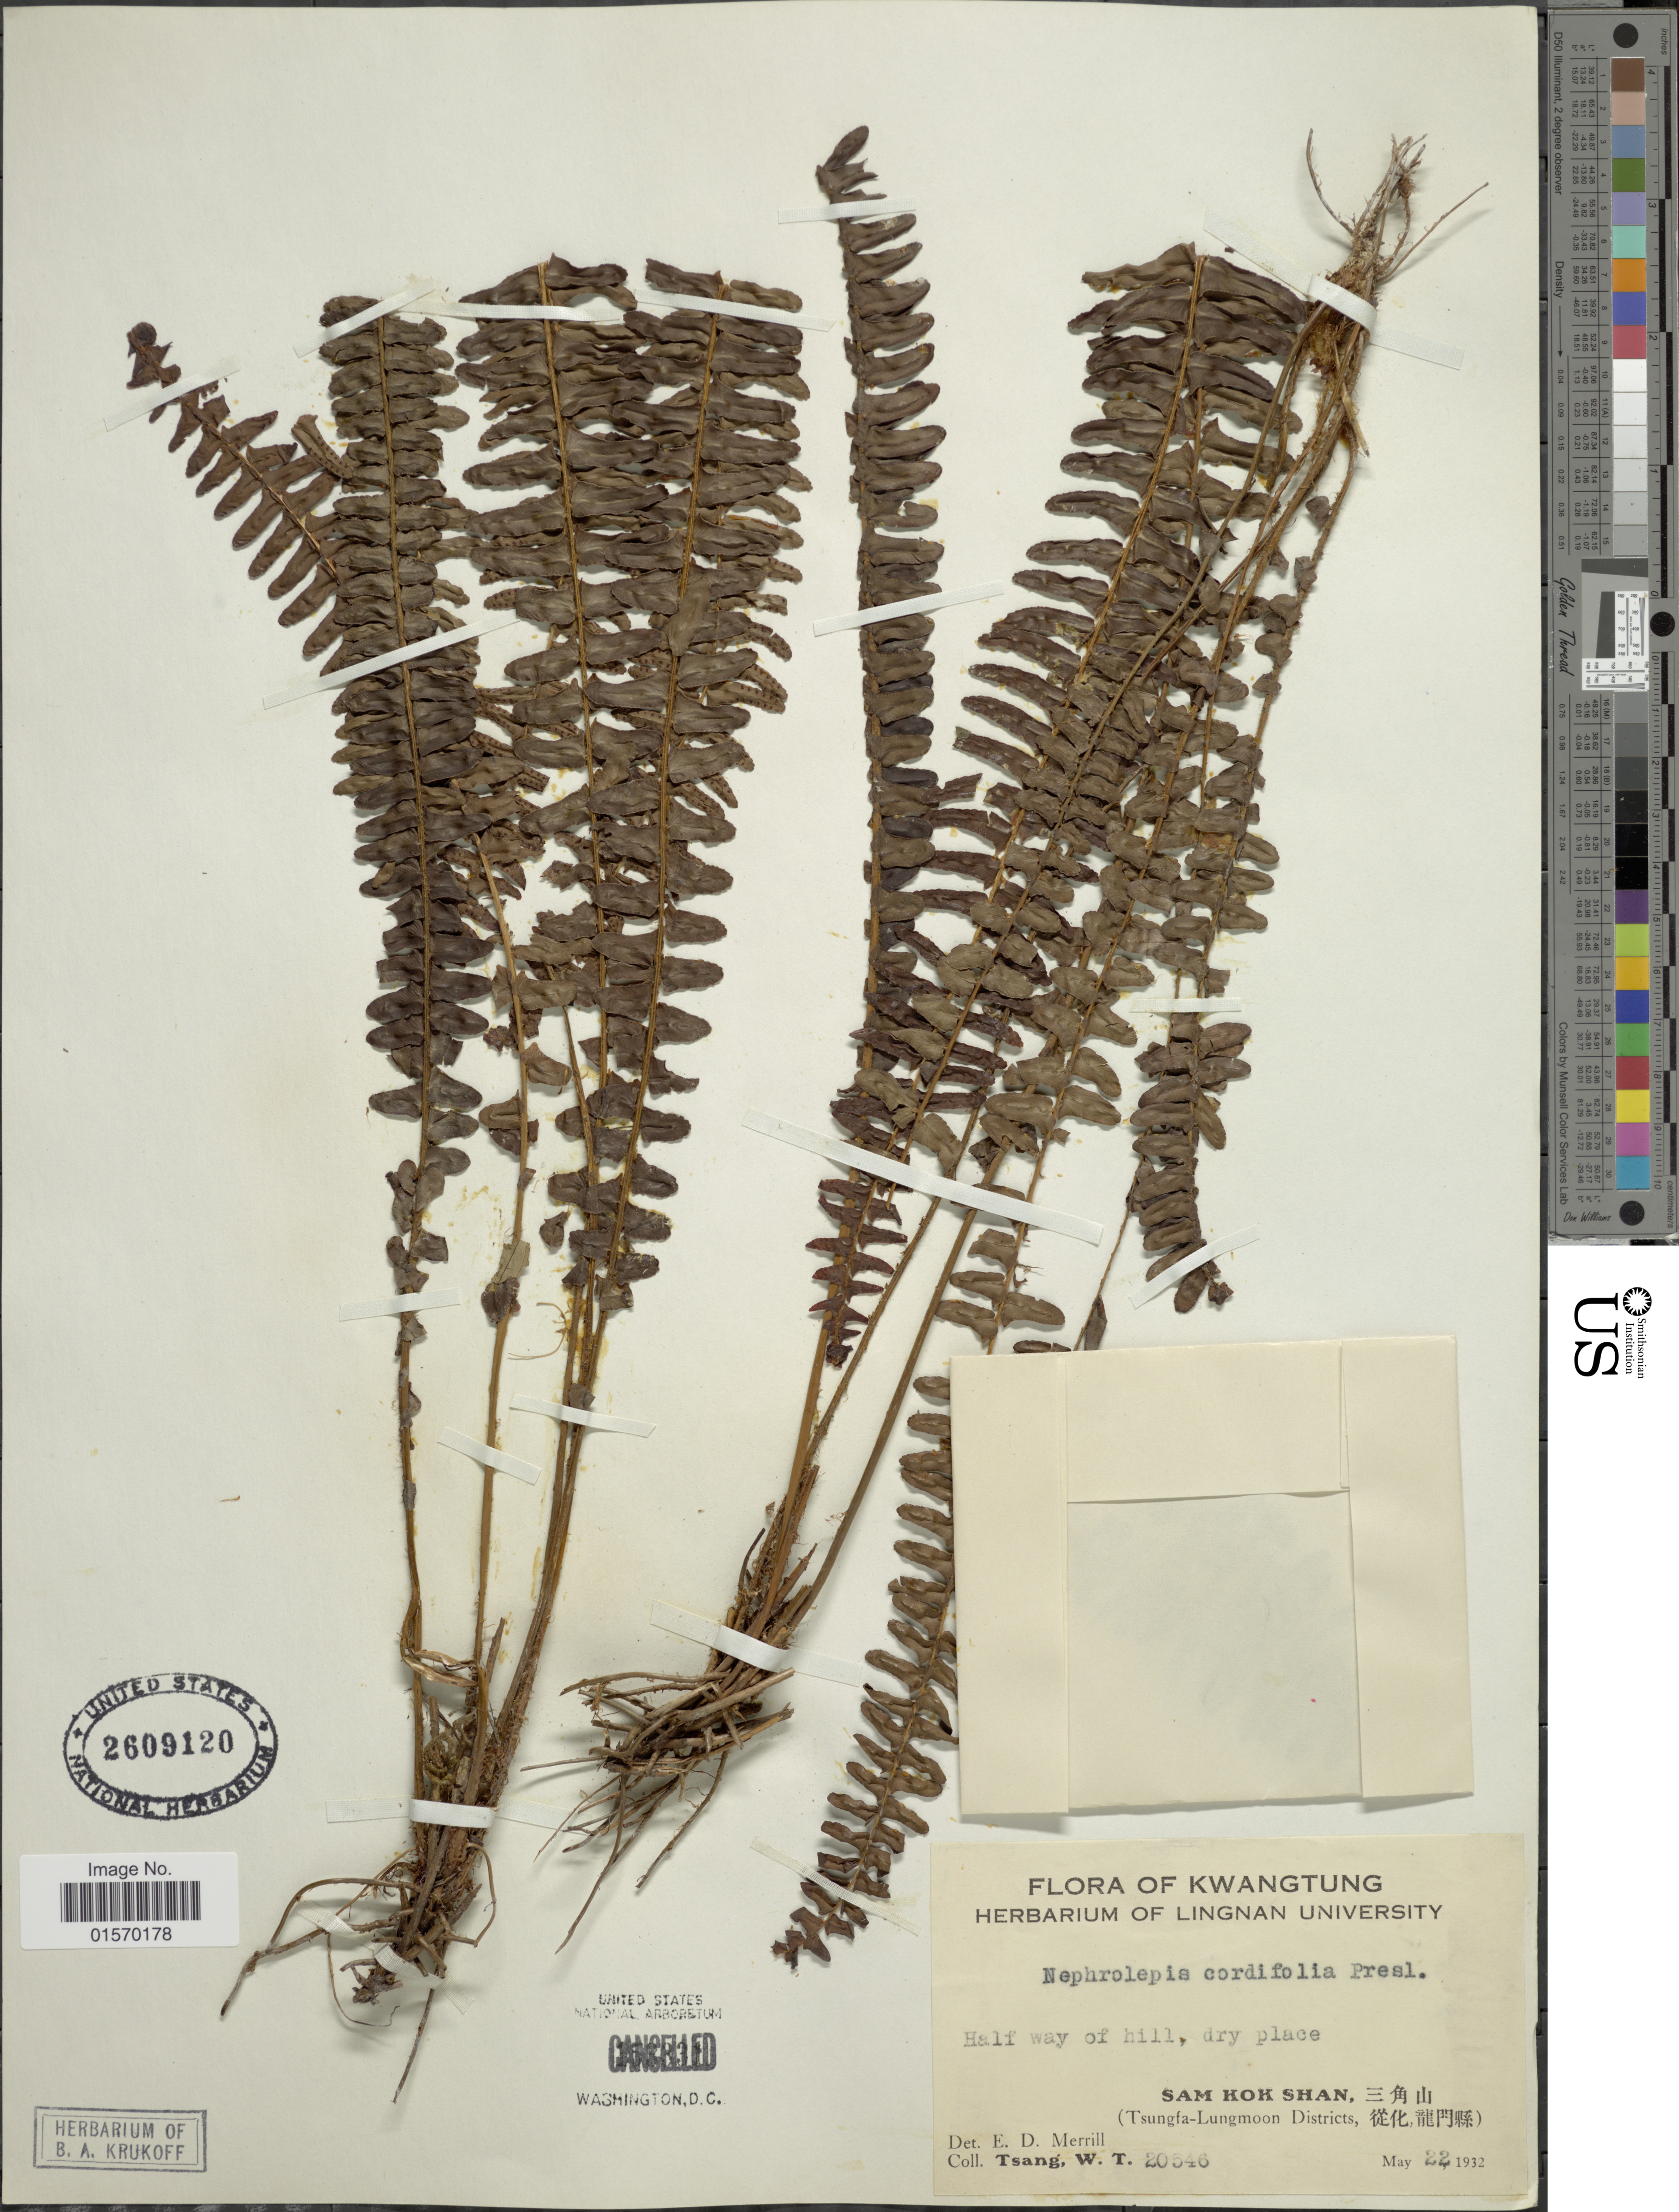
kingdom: Plantae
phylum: Tracheophyta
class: Polypodiopsida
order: Polypodiales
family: Nephrolepidaceae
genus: Nephrolepis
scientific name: Nephrolepis cordifolia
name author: (L.) C. Presl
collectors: W. T. Tsang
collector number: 20546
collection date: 1932-05-22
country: China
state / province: Guangdong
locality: Kwangtung. Sam Kok Shan (Tsungfa-Lungmoon Districts)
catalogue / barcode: US 2609120